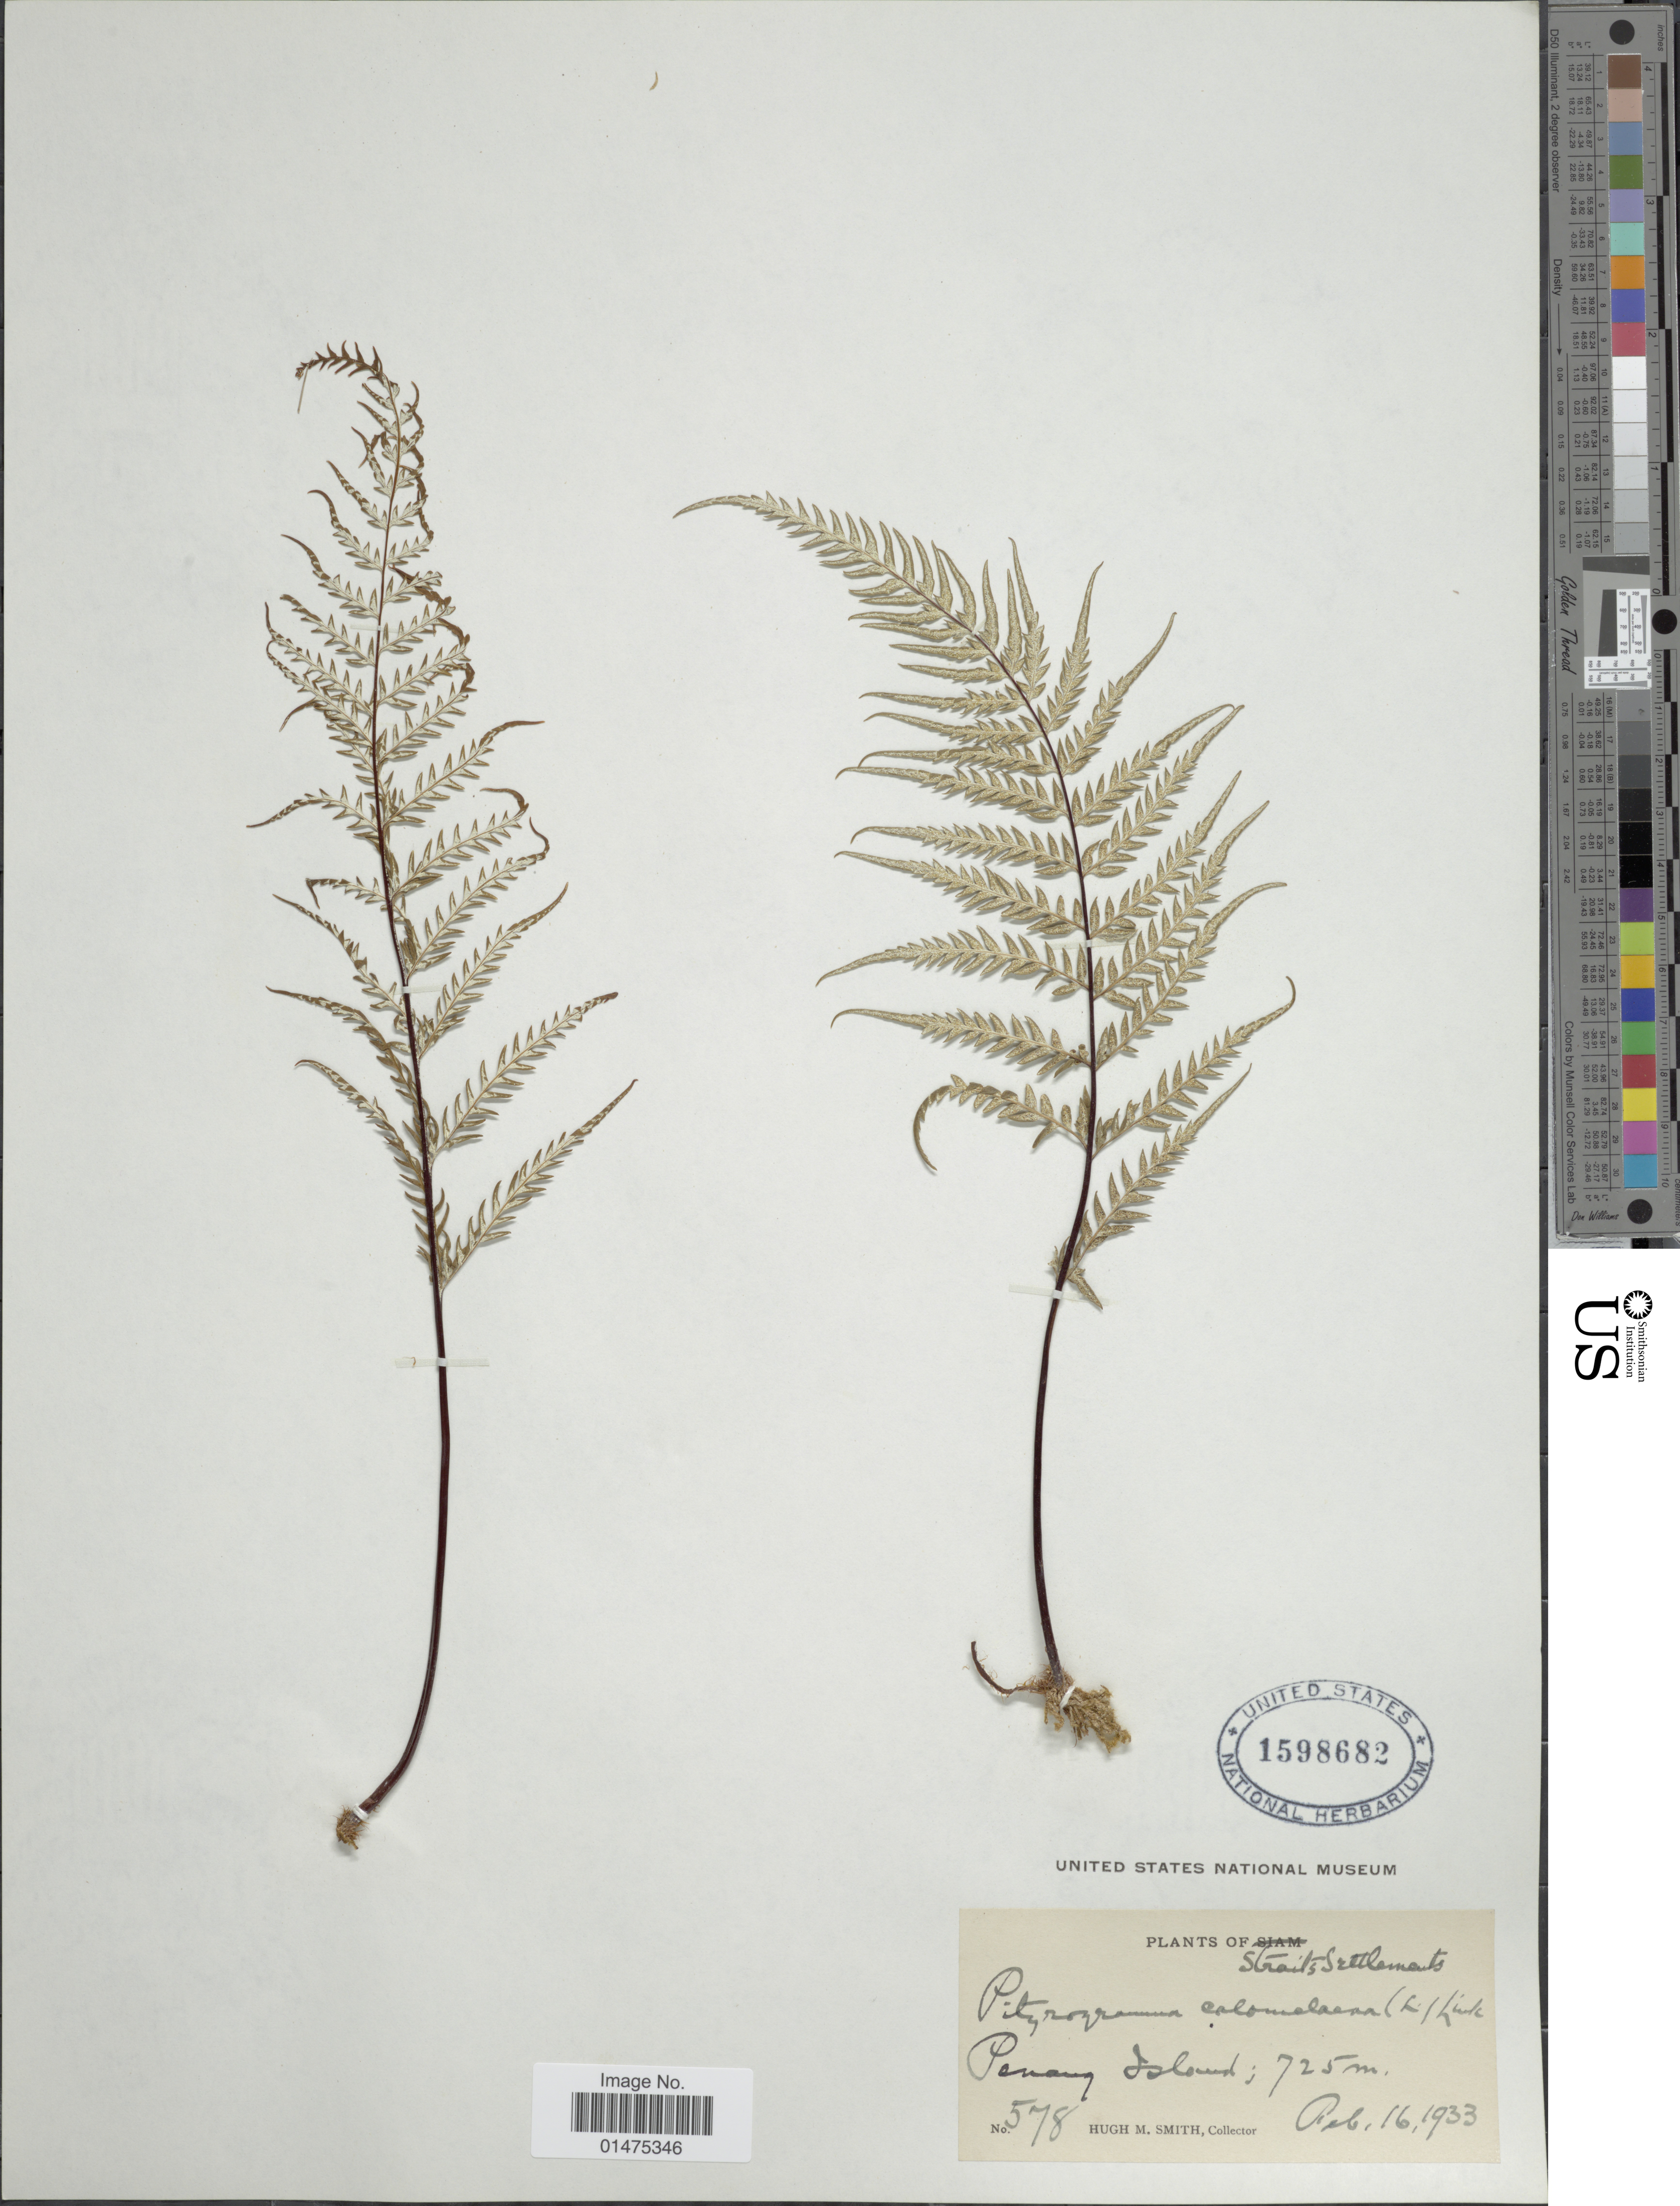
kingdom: Plantae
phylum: Tracheophyta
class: Polypodiopsida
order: Polypodiales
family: Pteridaceae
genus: Pityrogramma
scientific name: Pityrogramma calomelanos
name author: (L.) Link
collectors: H. M. Smith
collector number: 578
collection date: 1933-02-16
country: Malaysia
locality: Strau Srettlemtens, Penang Island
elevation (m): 725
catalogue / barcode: US 1598682